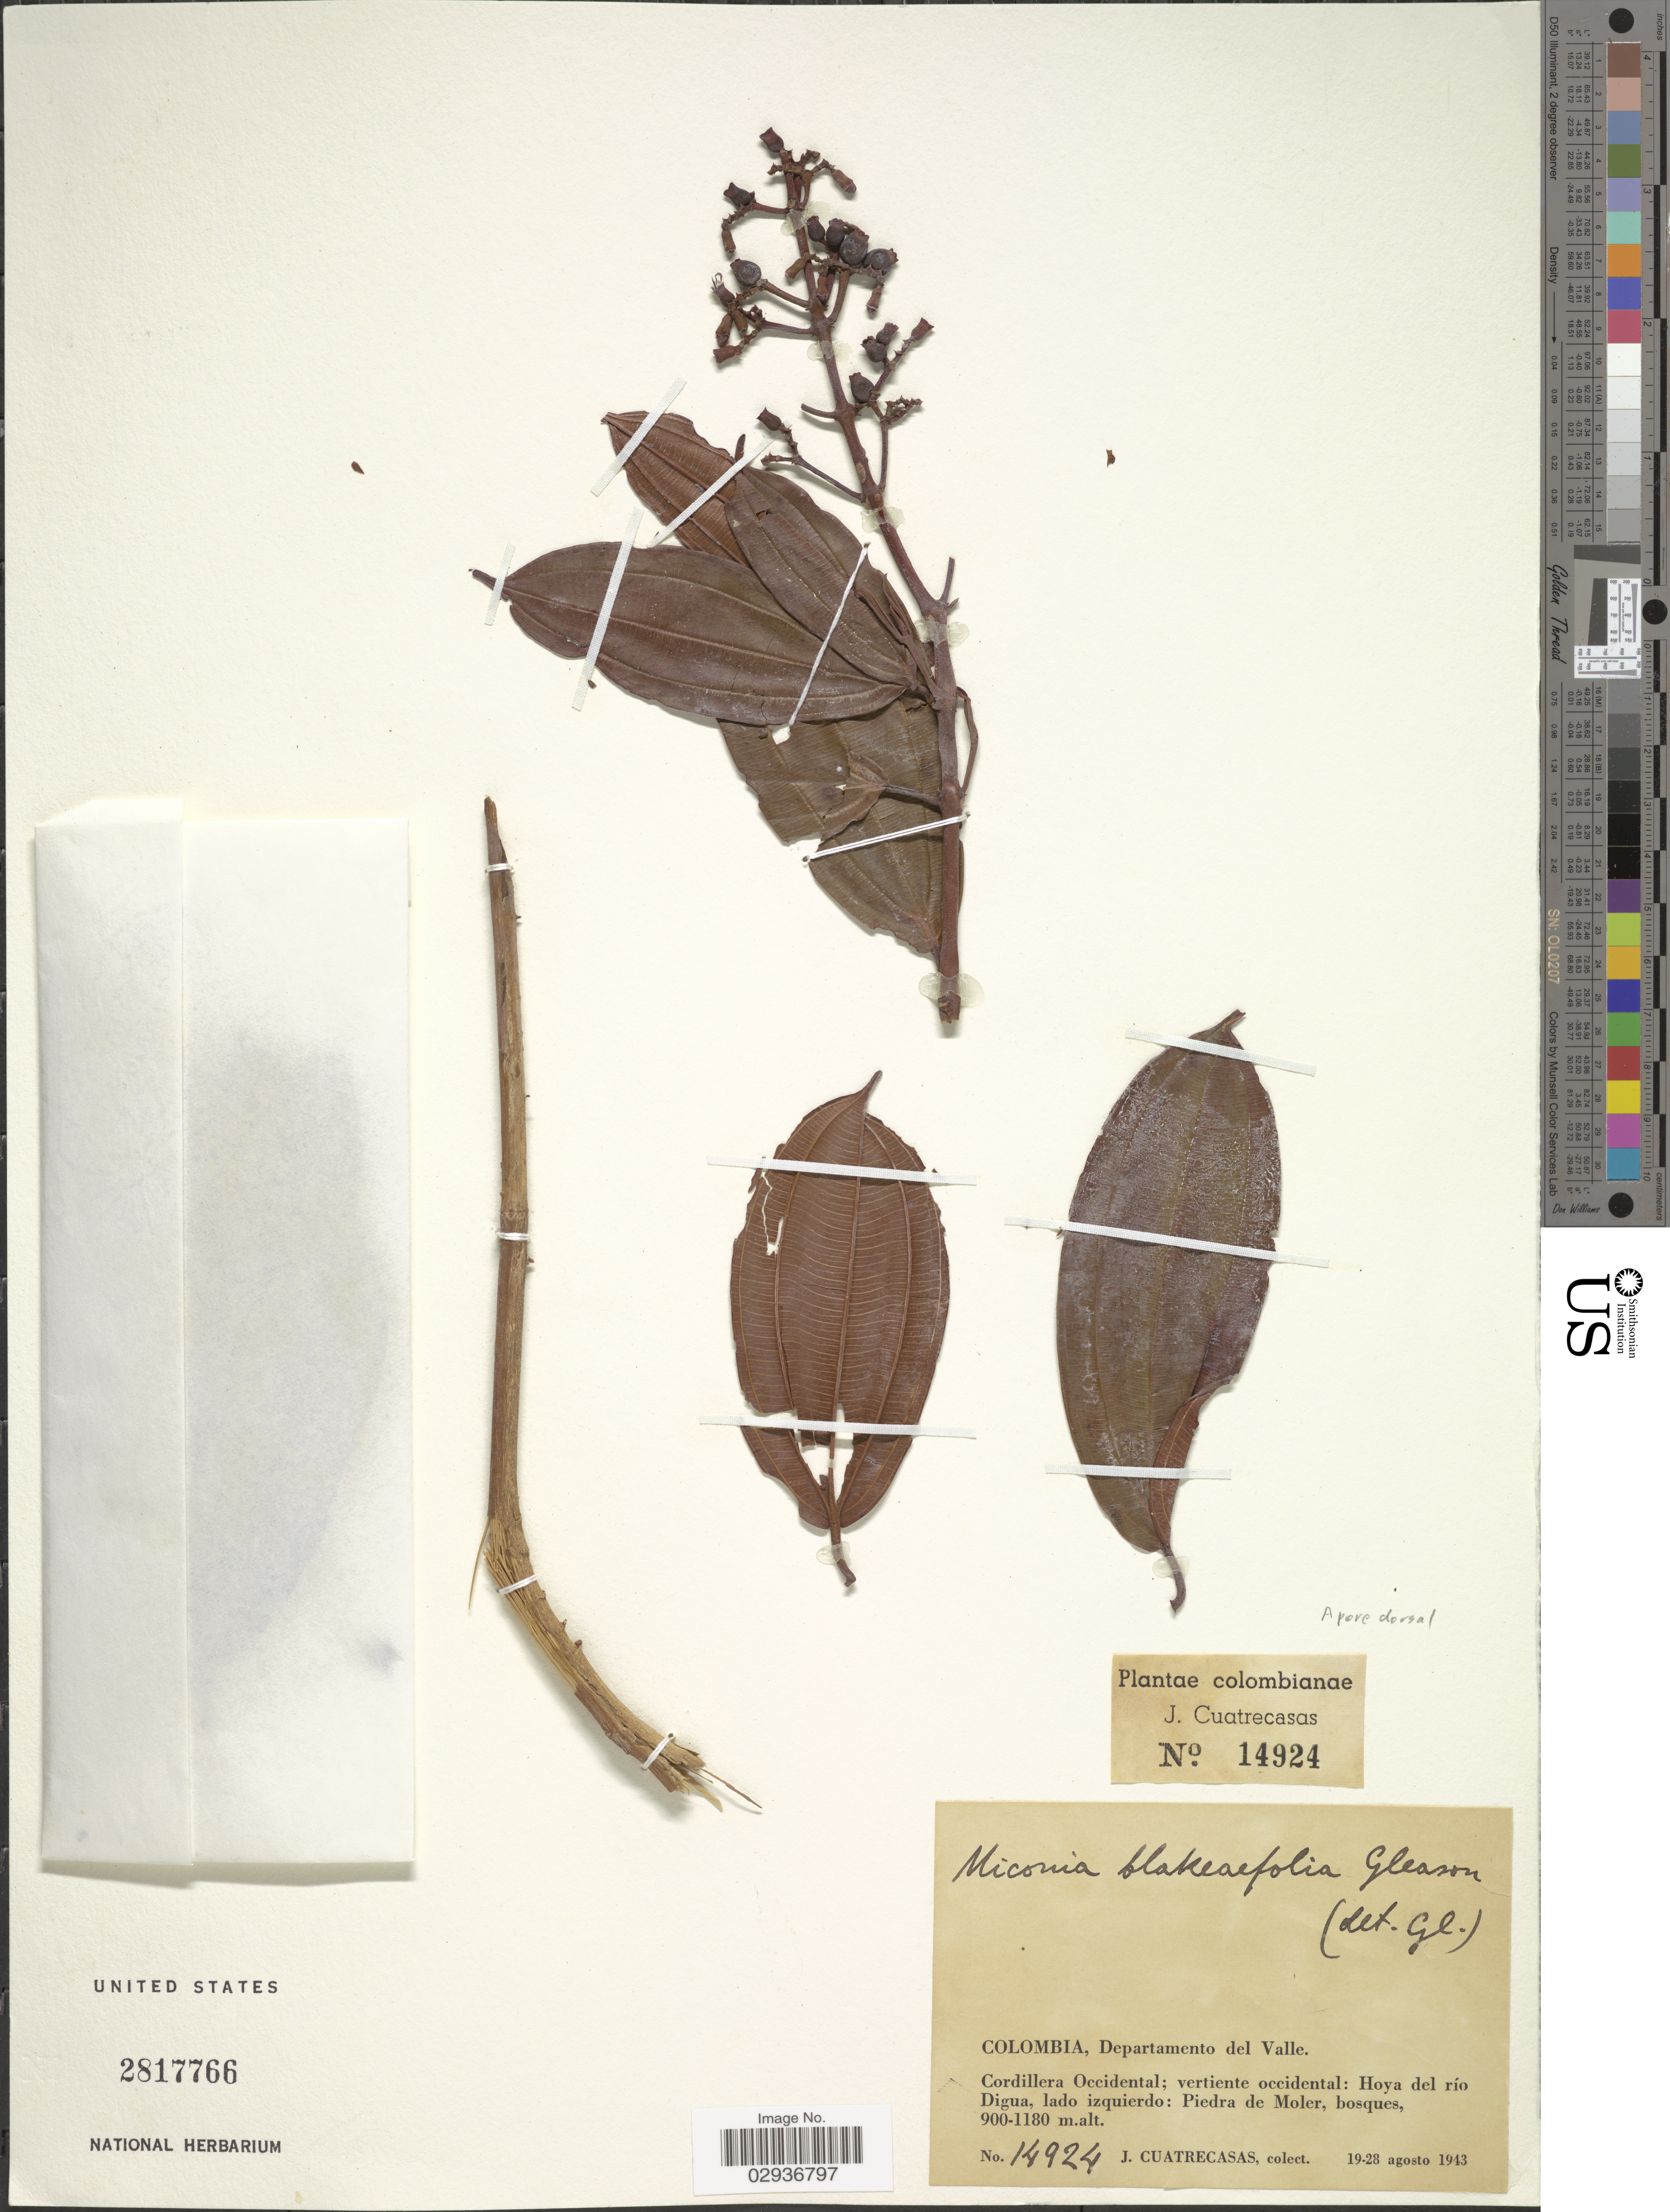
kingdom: Plantae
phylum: Tracheophyta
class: Magnoliopsida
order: Myrtales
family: Melastomataceae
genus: Miconia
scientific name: Miconia blakeaefolia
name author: Gleason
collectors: J. Cuatrecasas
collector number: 14924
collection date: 1943-08-19/1943-08-28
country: Colombia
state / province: Valle del Cauca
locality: Departamento del Valle. Cordillera Occidental; vertiente occidental: Hoya del río Digua, lado izquierdo: Piedra de Moler.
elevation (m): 900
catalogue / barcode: US 2817766